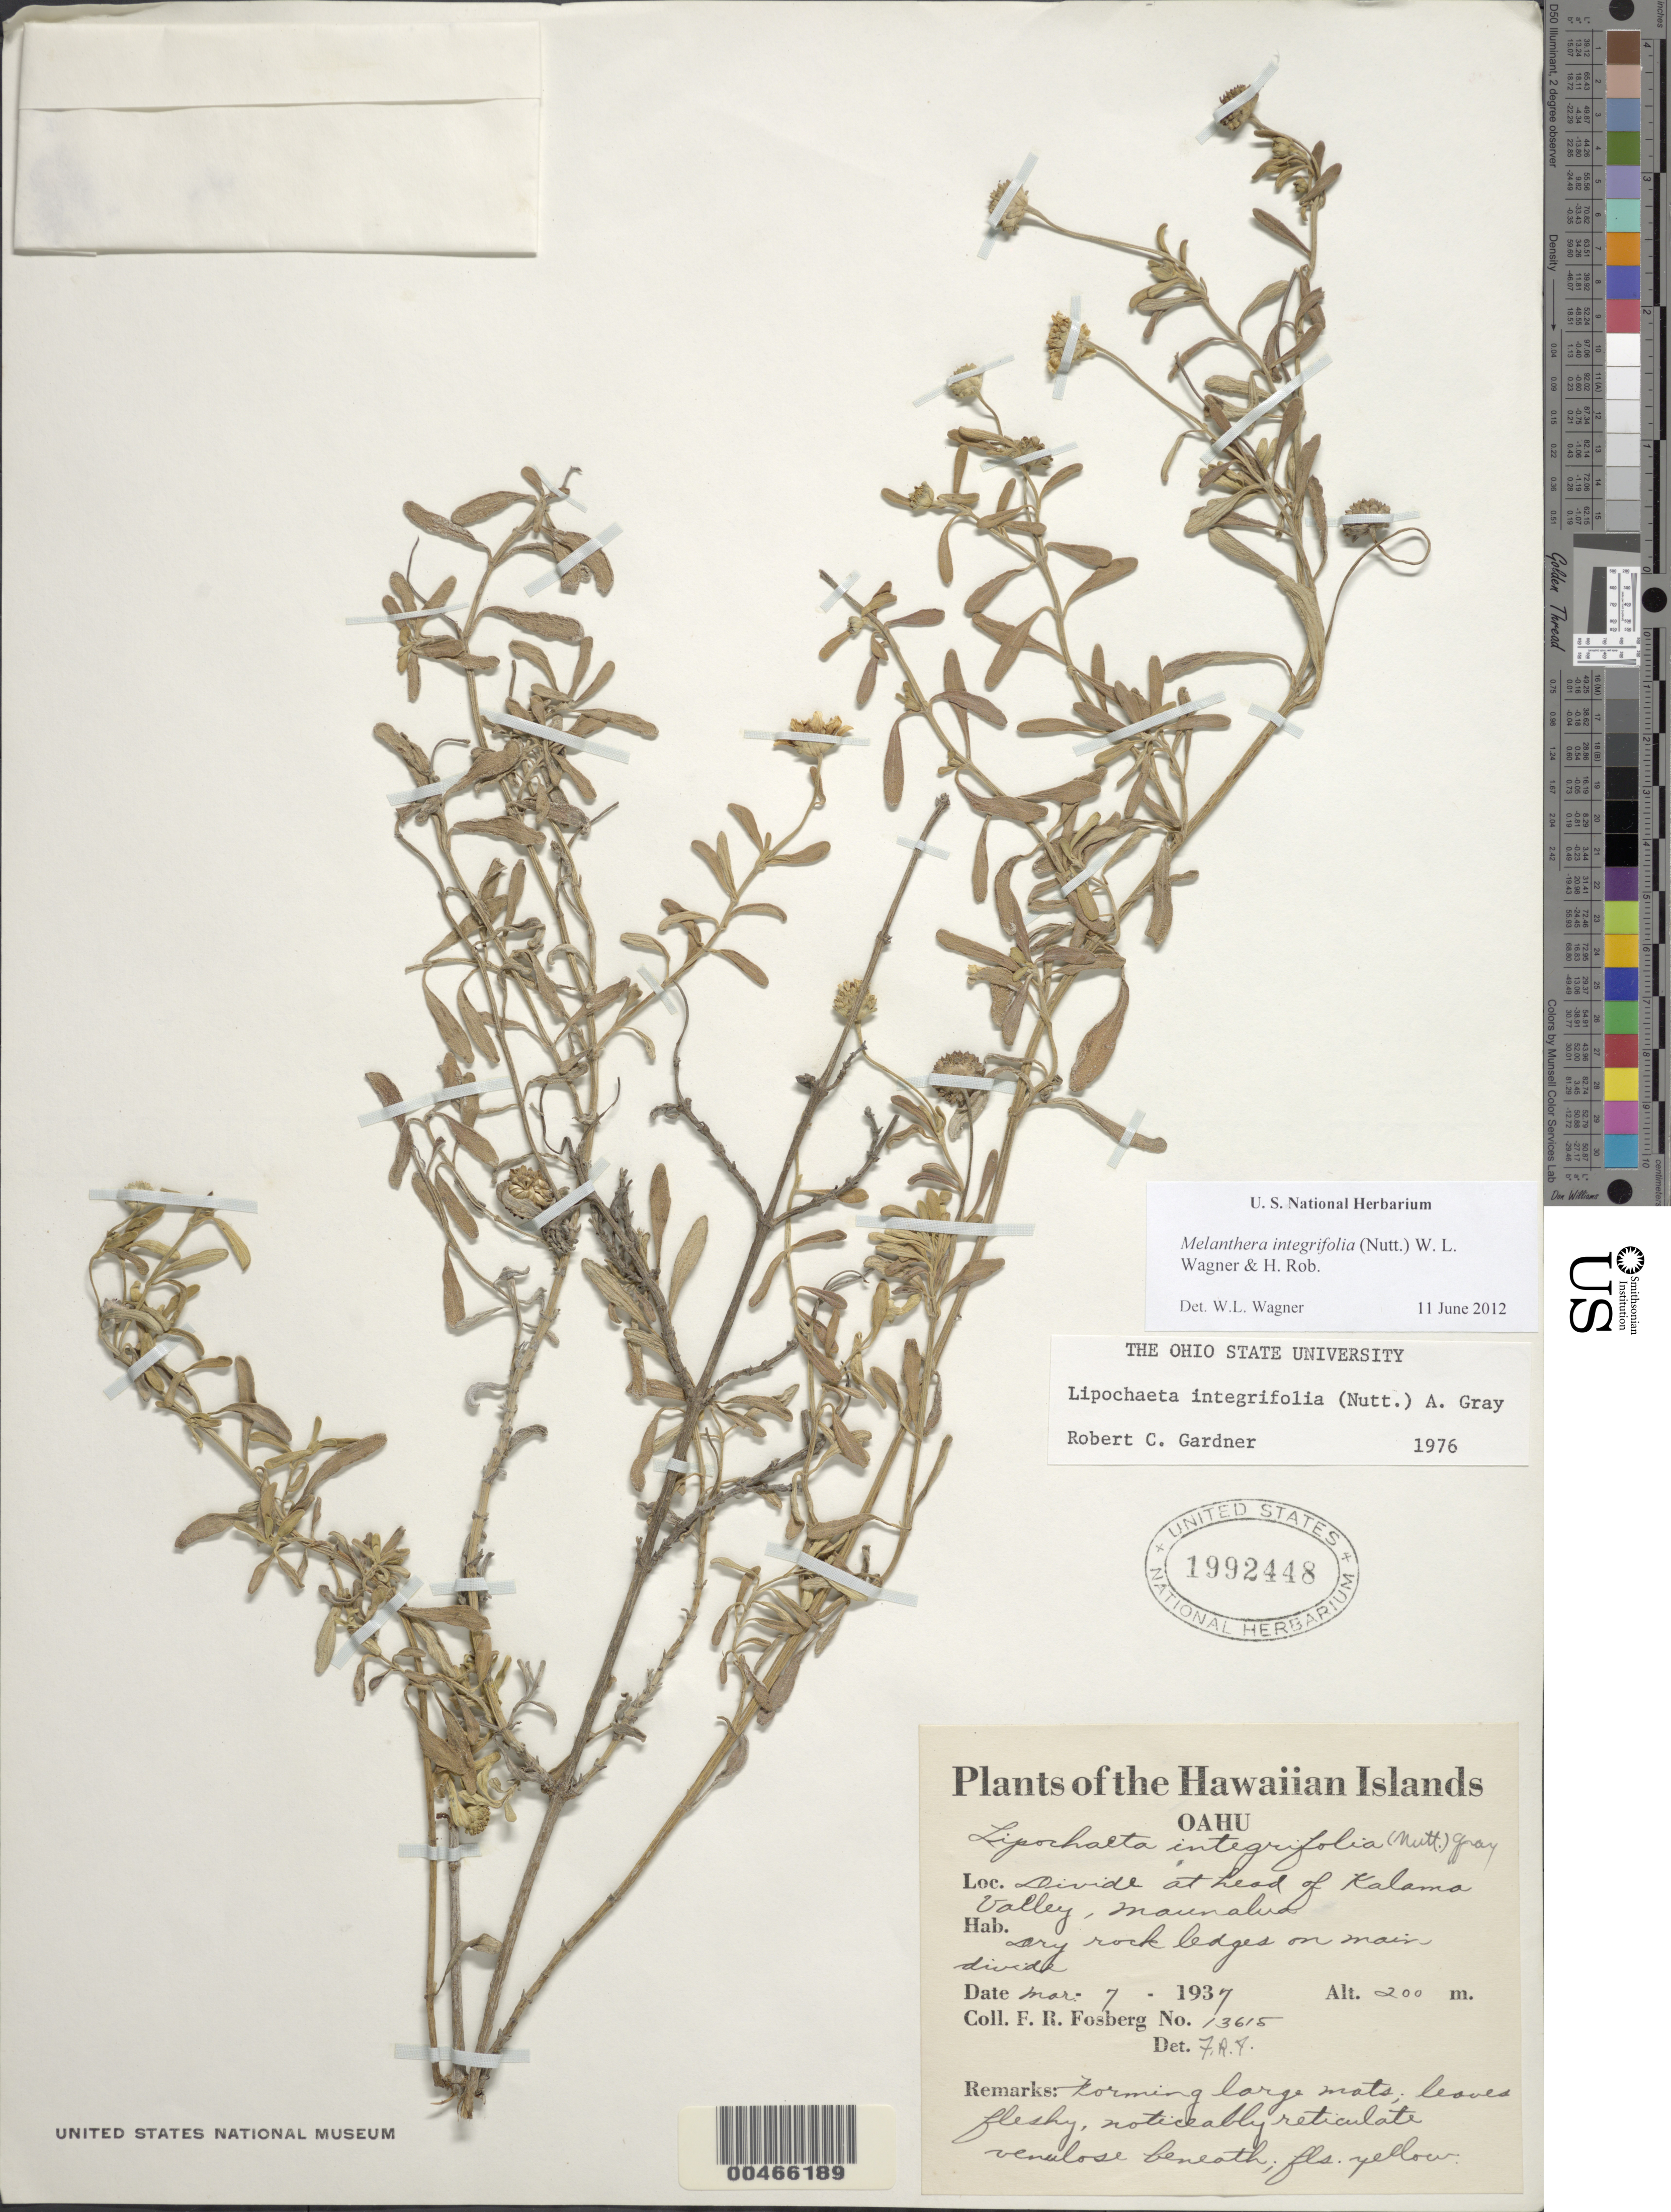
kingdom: Plantae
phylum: Tracheophyta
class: Magnoliopsida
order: Asterales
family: Asteraceae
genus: Wollastonia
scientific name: Wollastonia integrifolia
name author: (Nutt.) Orchard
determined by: Wagner, W. L., (BOT), Smithsonian Institution - National Museum of Natural History (UNITED STATES)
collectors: F. R. Fosberg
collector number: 13615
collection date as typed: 7 Mar 1937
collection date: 1937-03-07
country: United States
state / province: Hawaii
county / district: Honolulu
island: Oahu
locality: Divide at head of Kalama Valley, Maunalua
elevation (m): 200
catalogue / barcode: US 1992448